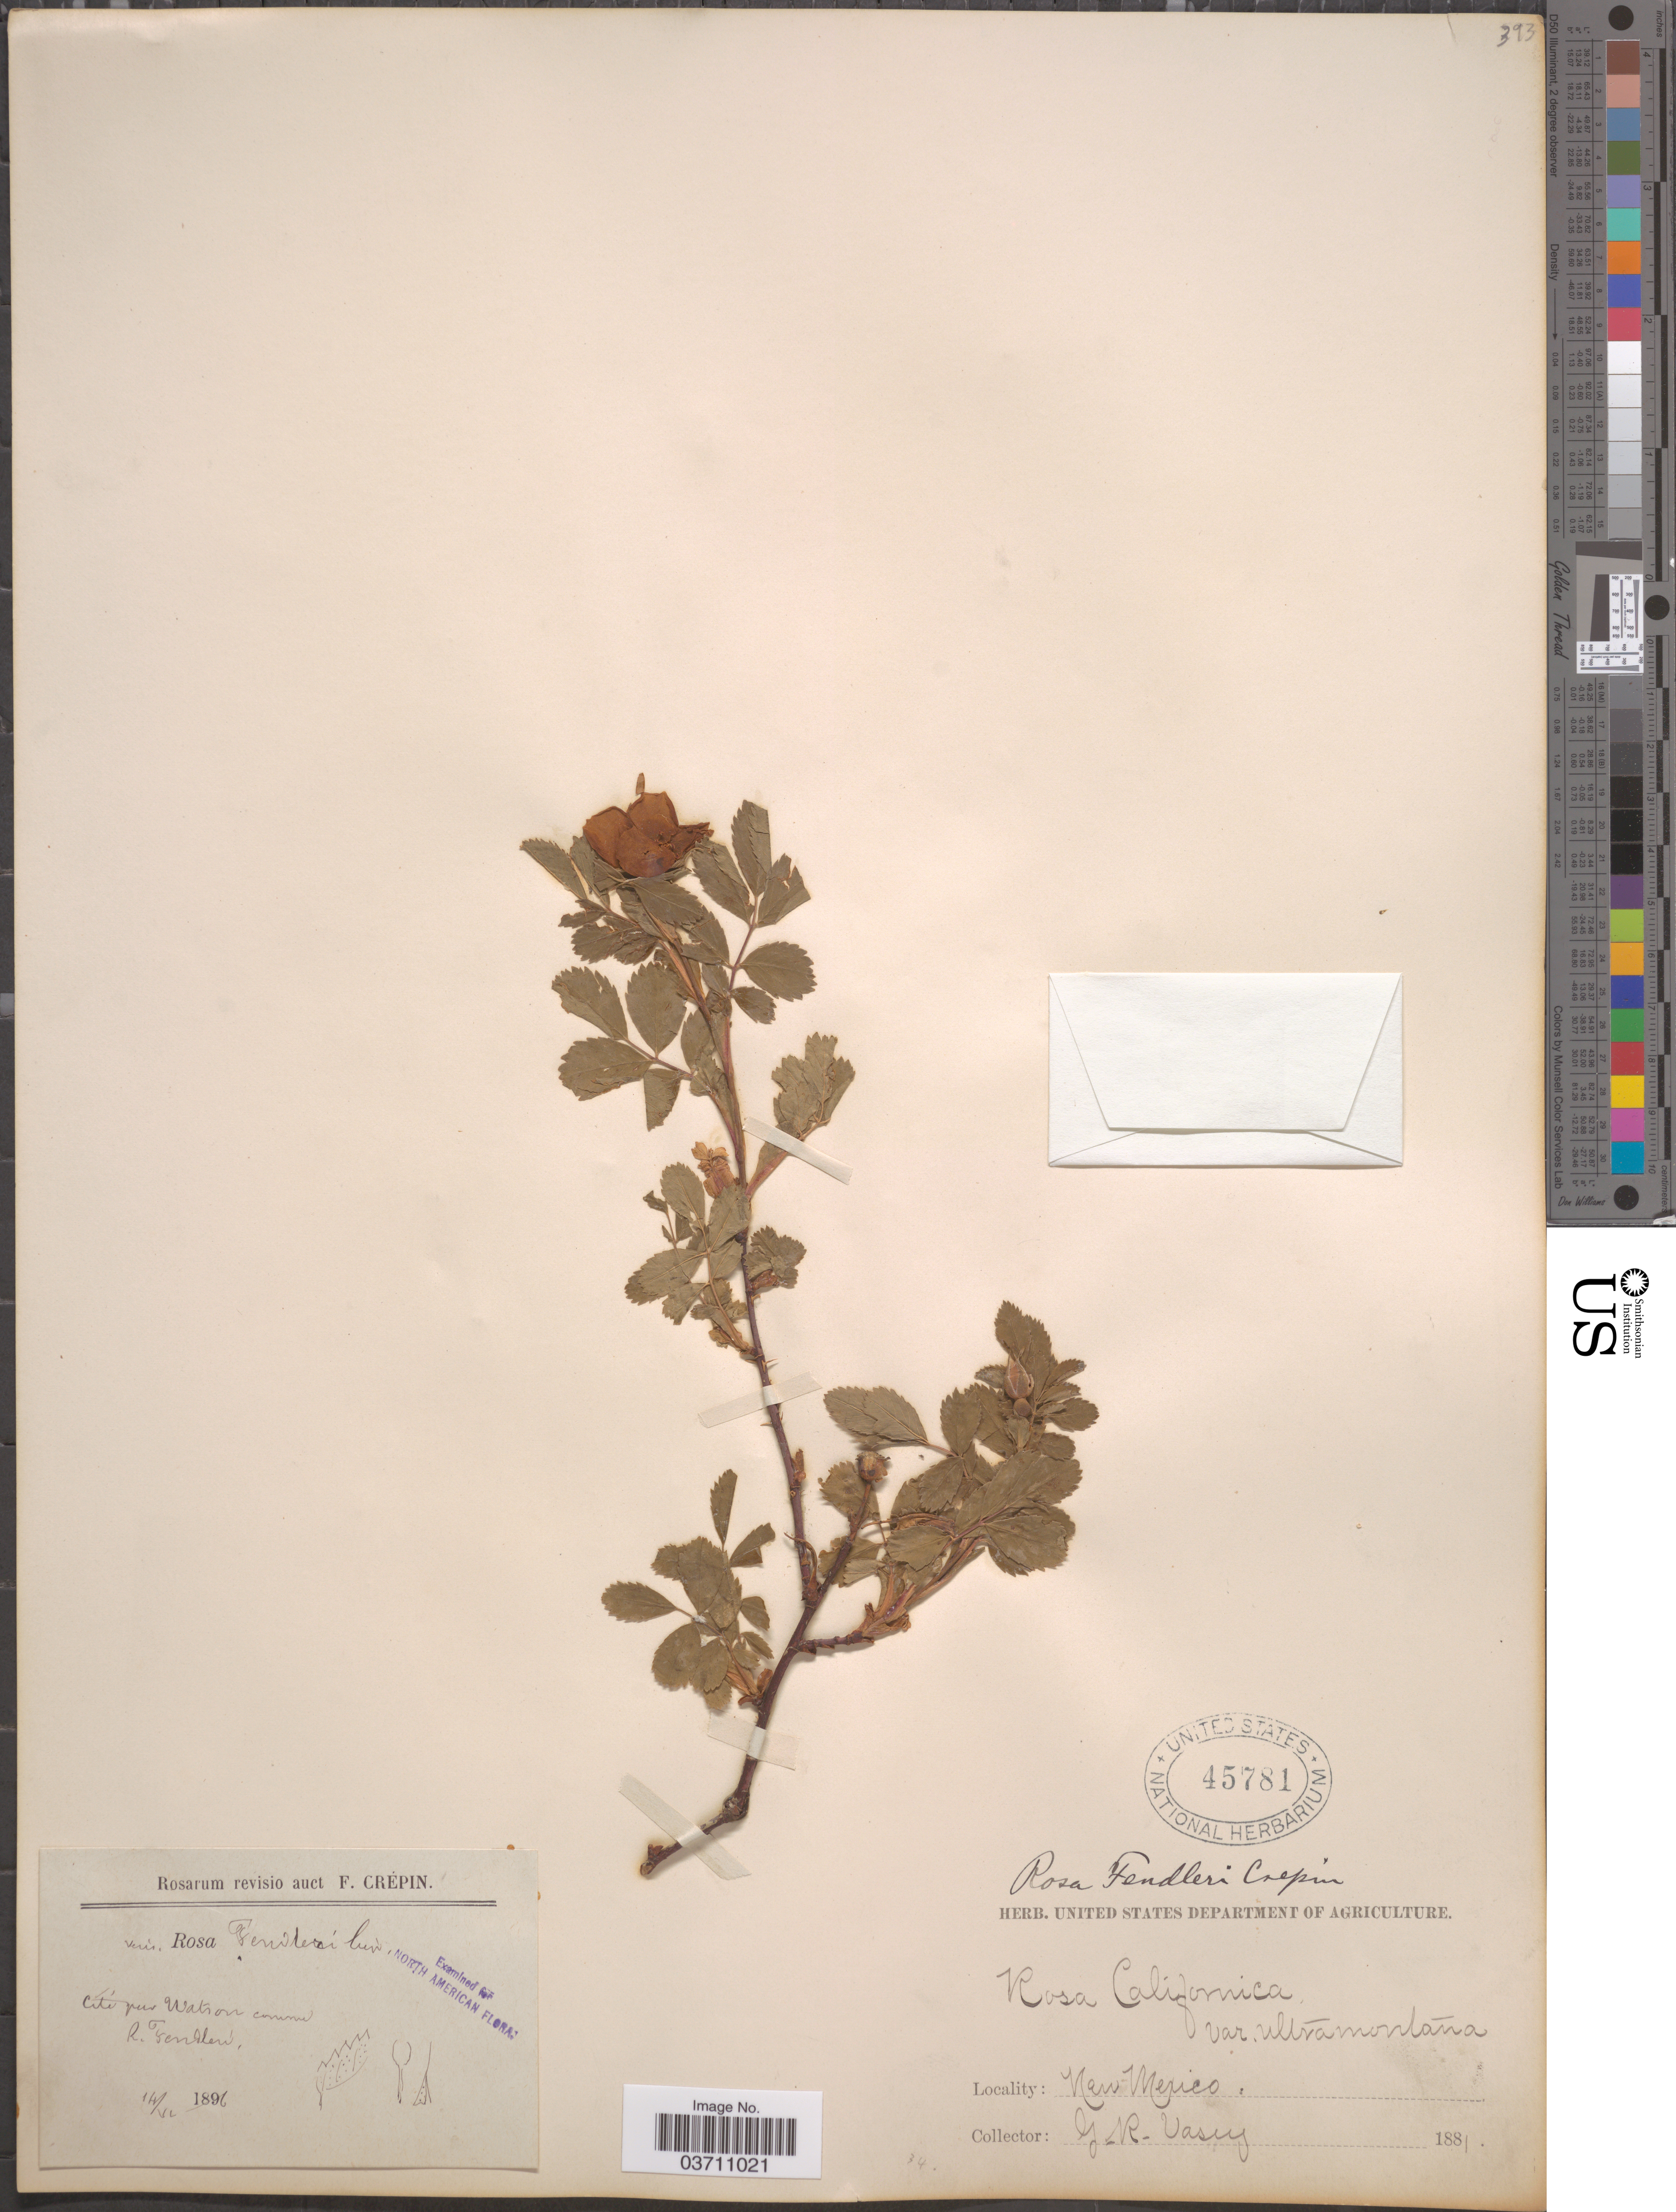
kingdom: Plantae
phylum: Tracheophyta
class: Magnoliopsida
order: Rosales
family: Rosaceae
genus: Rosa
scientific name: Rosa fendleri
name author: Crép.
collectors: G. R. Vasey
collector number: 34?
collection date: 1881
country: United States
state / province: New Mexico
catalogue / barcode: US 45781